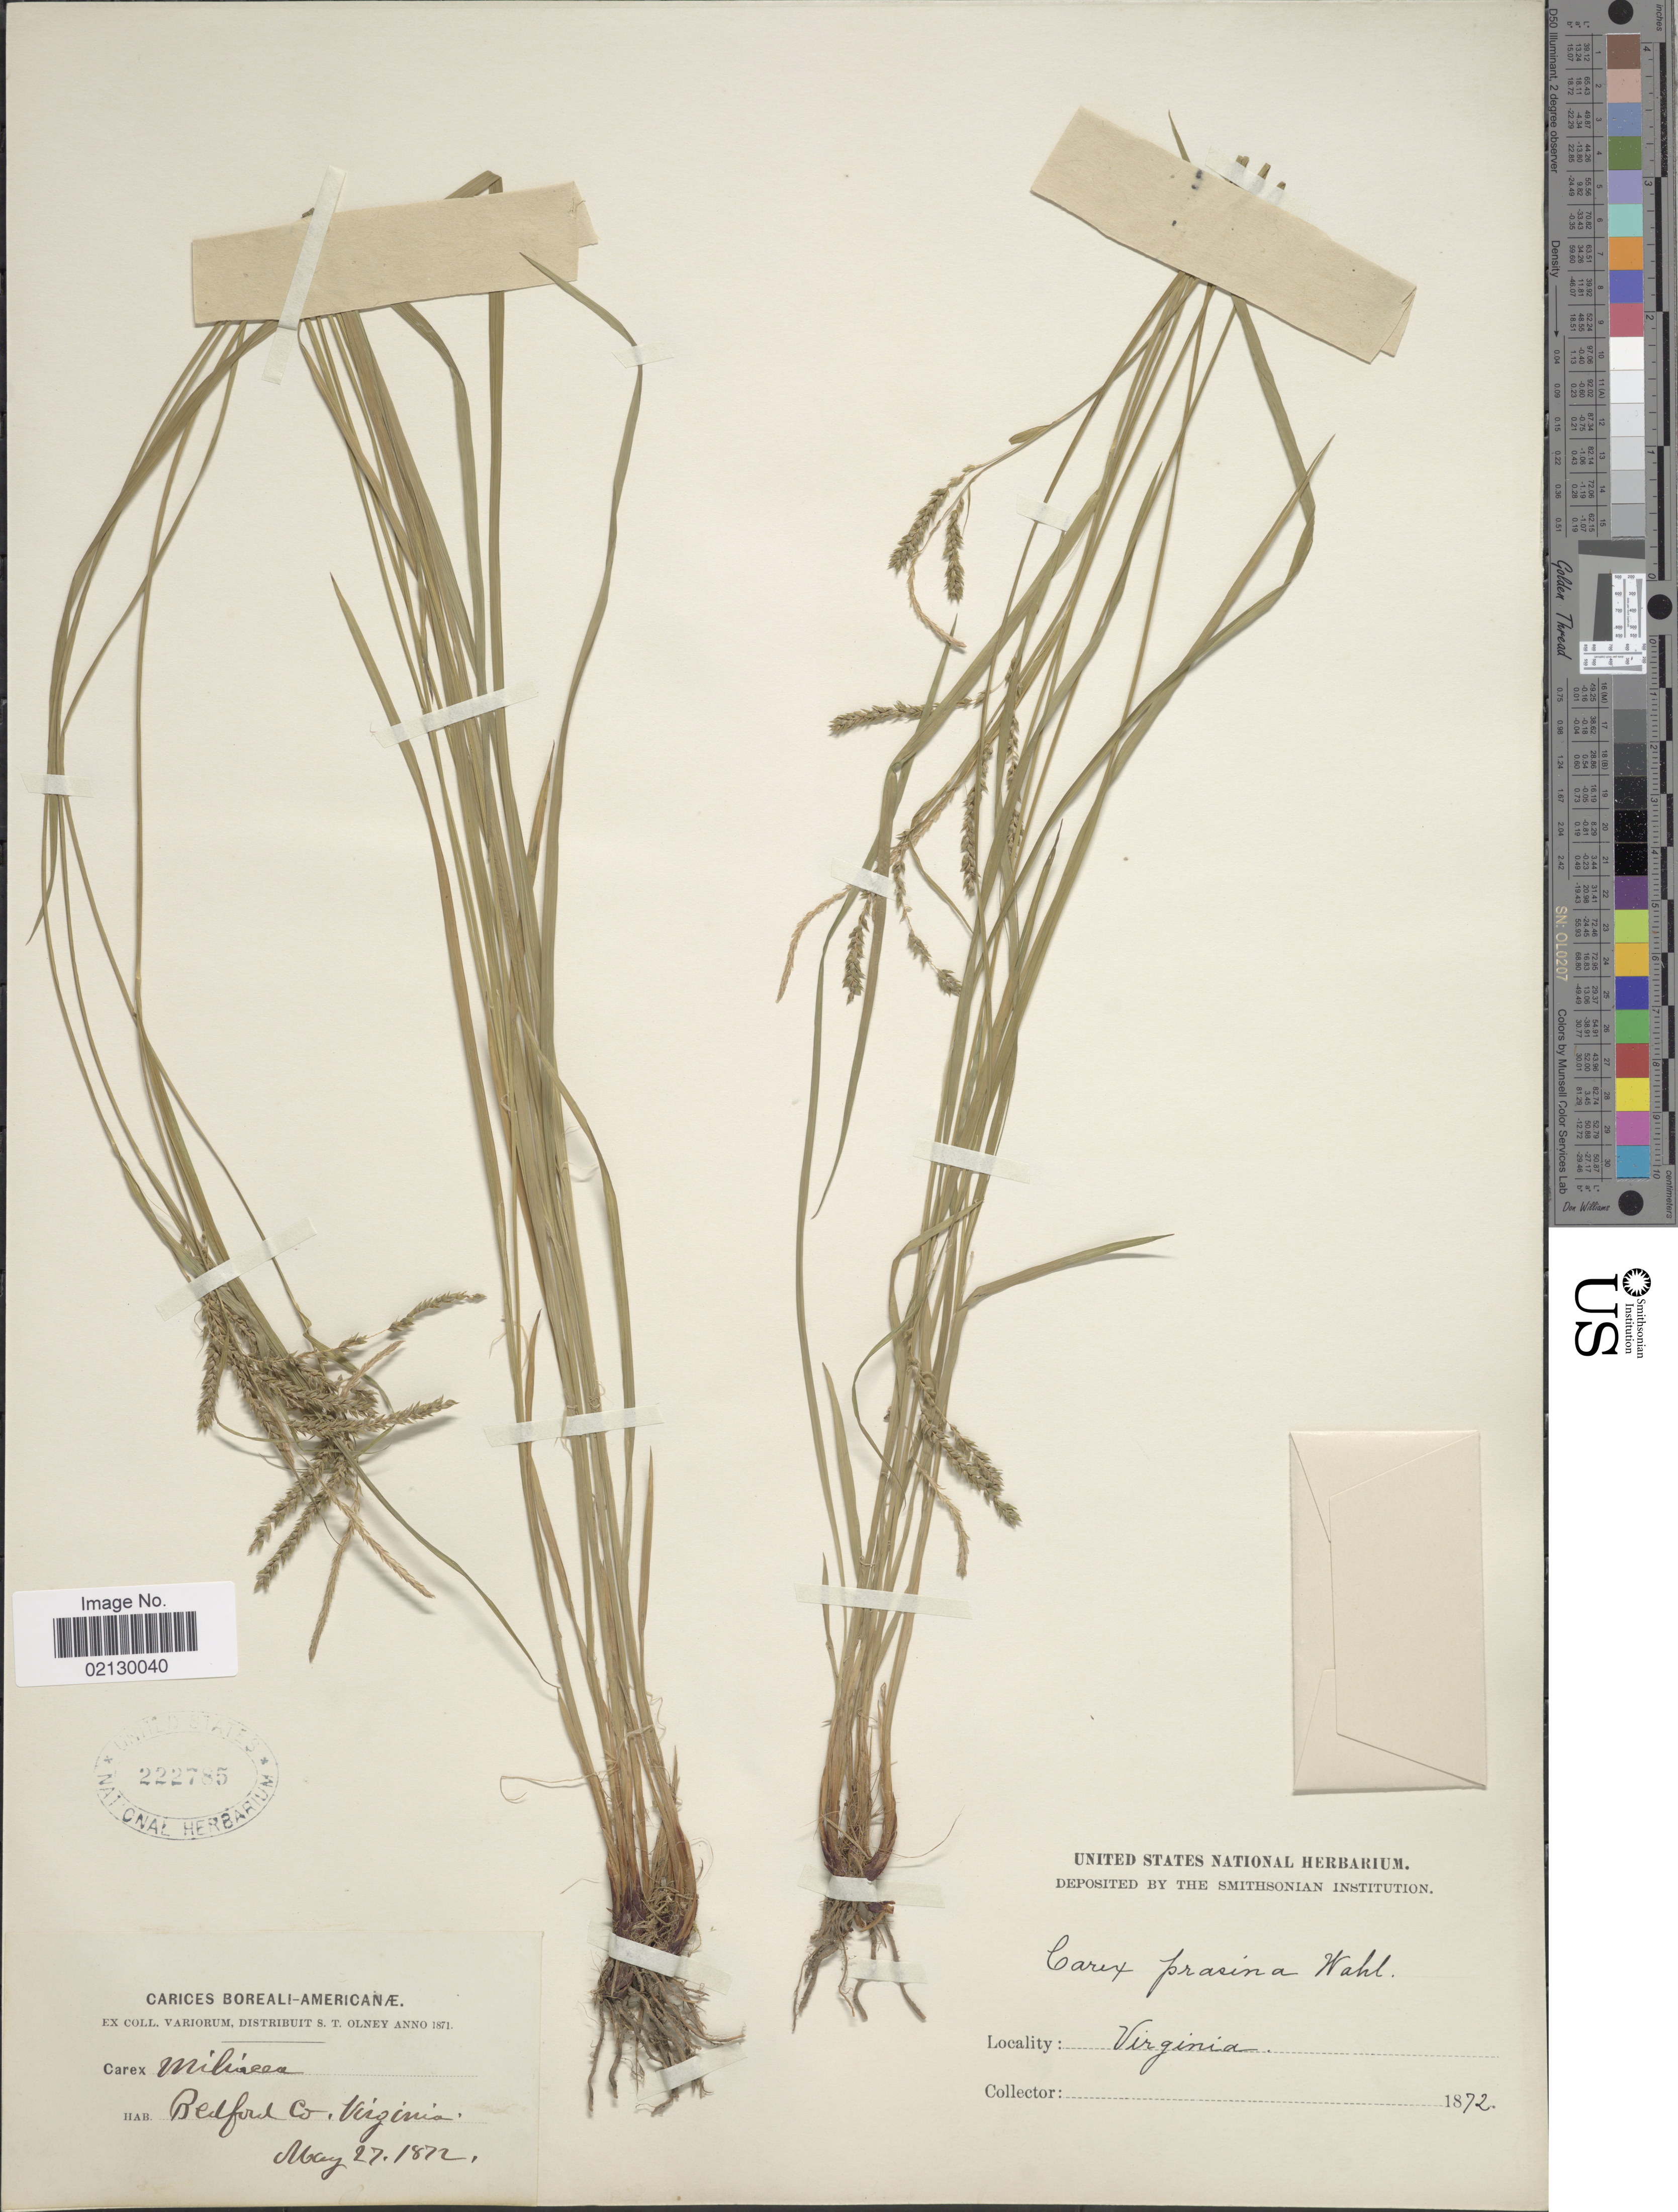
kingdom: Plantae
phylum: Tracheophyta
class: Liliopsida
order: Poales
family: Cyperaceae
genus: Carex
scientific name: Carex prasina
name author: Wahlenb.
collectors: S. Olney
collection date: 1872-05-27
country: United States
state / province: Virginia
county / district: Bedford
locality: Bedford Co.: Carices Boreali-Americanae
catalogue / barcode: US 222785